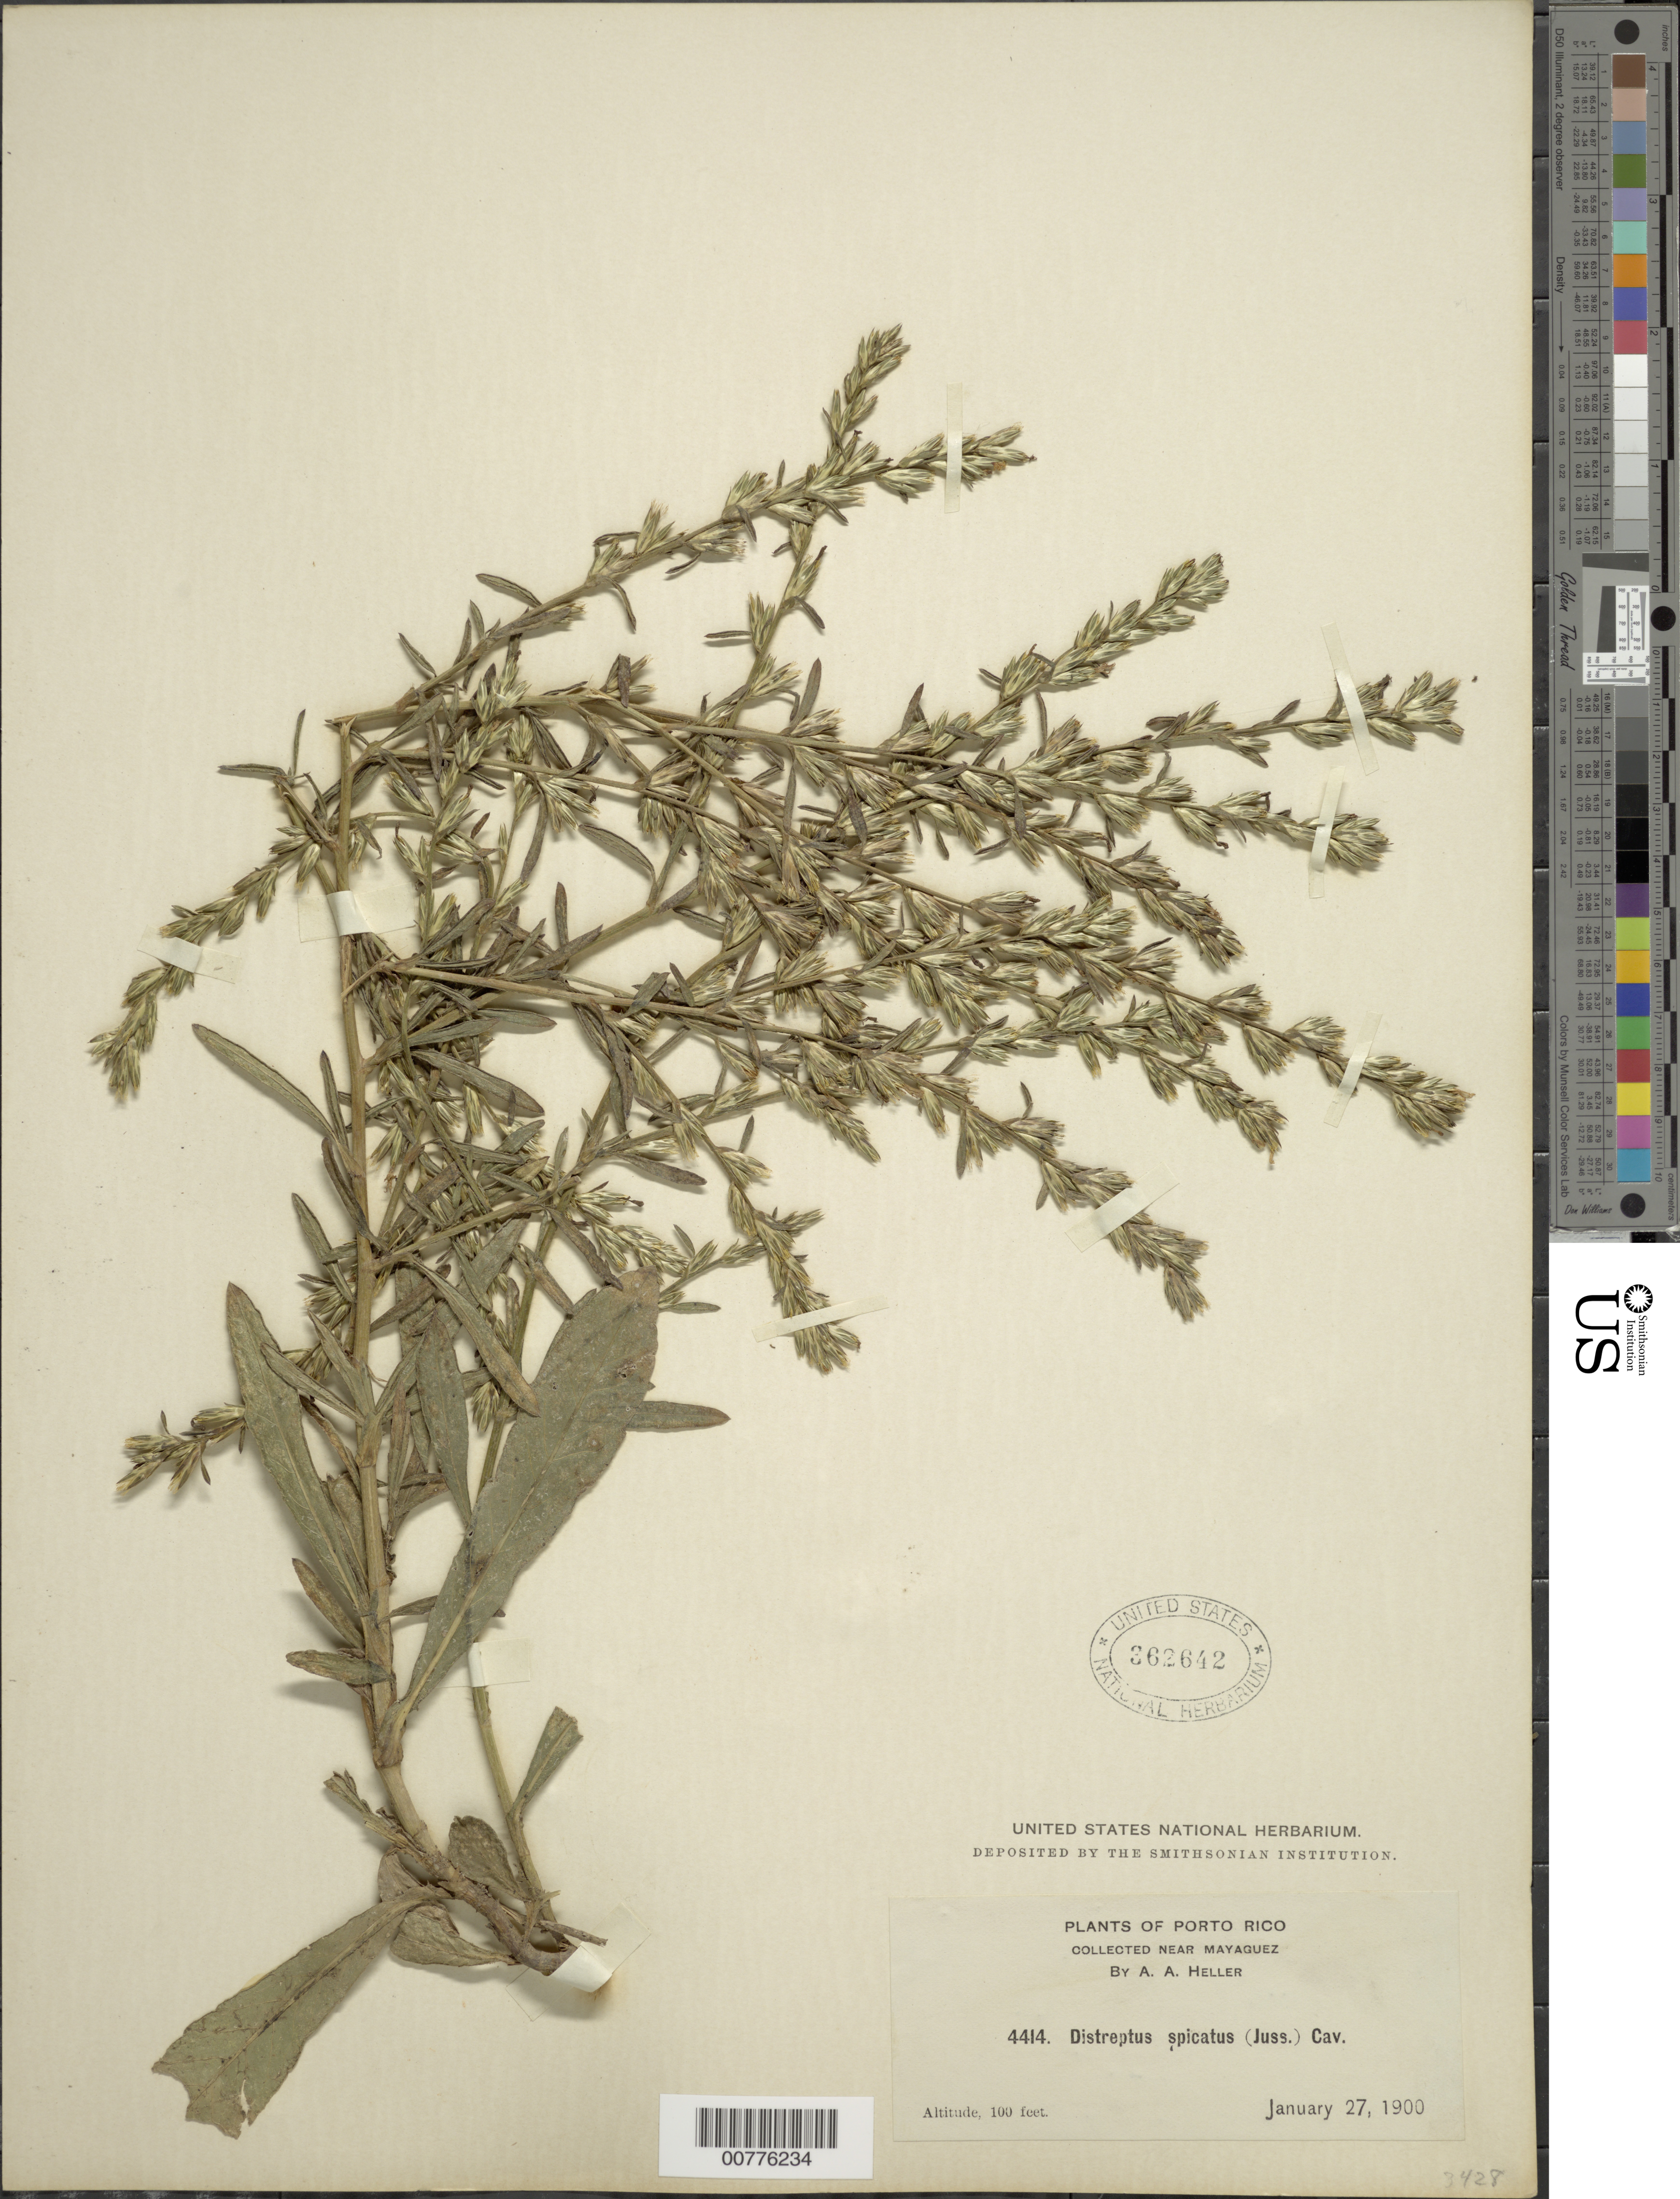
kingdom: Plantae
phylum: Tracheophyta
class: Magnoliopsida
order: Asterales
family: Asteraceae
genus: Pseudelephantopus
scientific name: Pseudelephantopus spicatus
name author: (Juss. ex Aubl.) C.F. Baker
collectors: A. A. Heller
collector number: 4414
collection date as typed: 27 Jan 1900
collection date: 1900-01-27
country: Puerto Rico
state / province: Mayagüez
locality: Near Mayagüez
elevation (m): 30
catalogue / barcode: US 362642